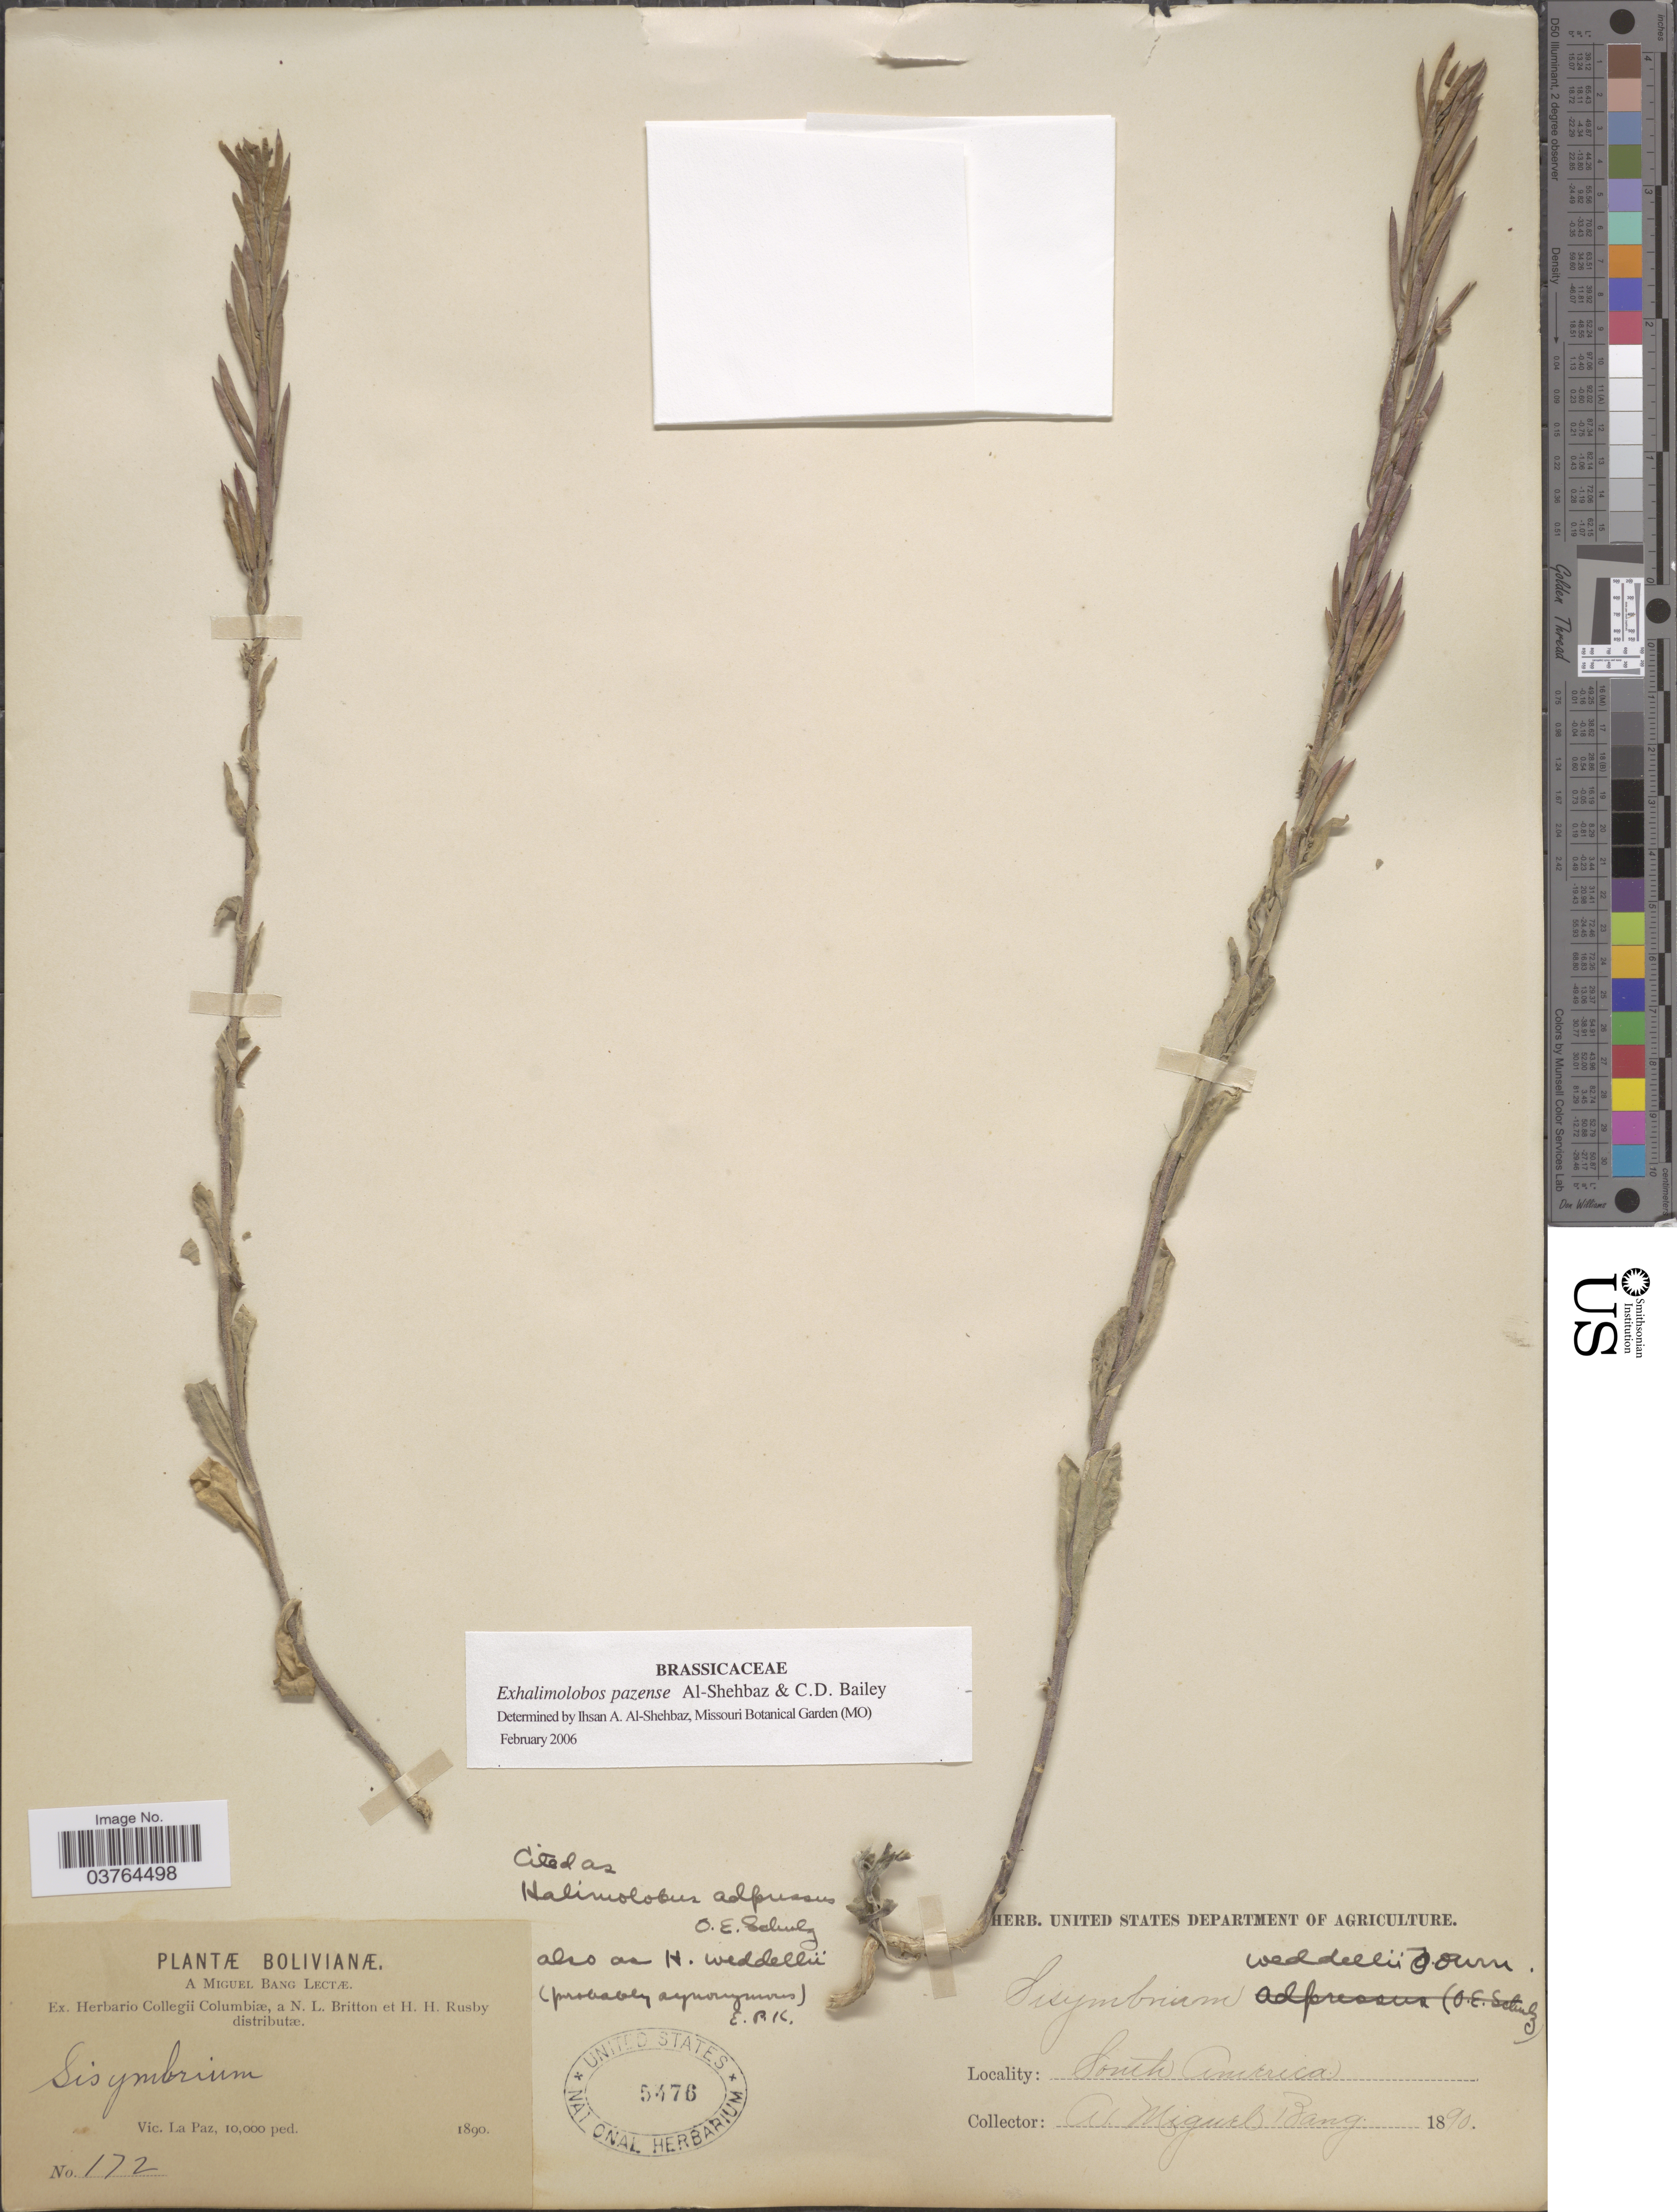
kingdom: Plantae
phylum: Tracheophyta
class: Magnoliopsida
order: Brassicales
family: Brassicaceae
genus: Exhalimolobos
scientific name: Exhalimolobos pazense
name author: (Rusby) Al-Shehbaz & C.D. Bailey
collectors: M. Bang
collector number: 172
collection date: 1890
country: Bolivia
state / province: La Paz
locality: Vic. La Paz.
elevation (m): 3048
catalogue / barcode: US 5476